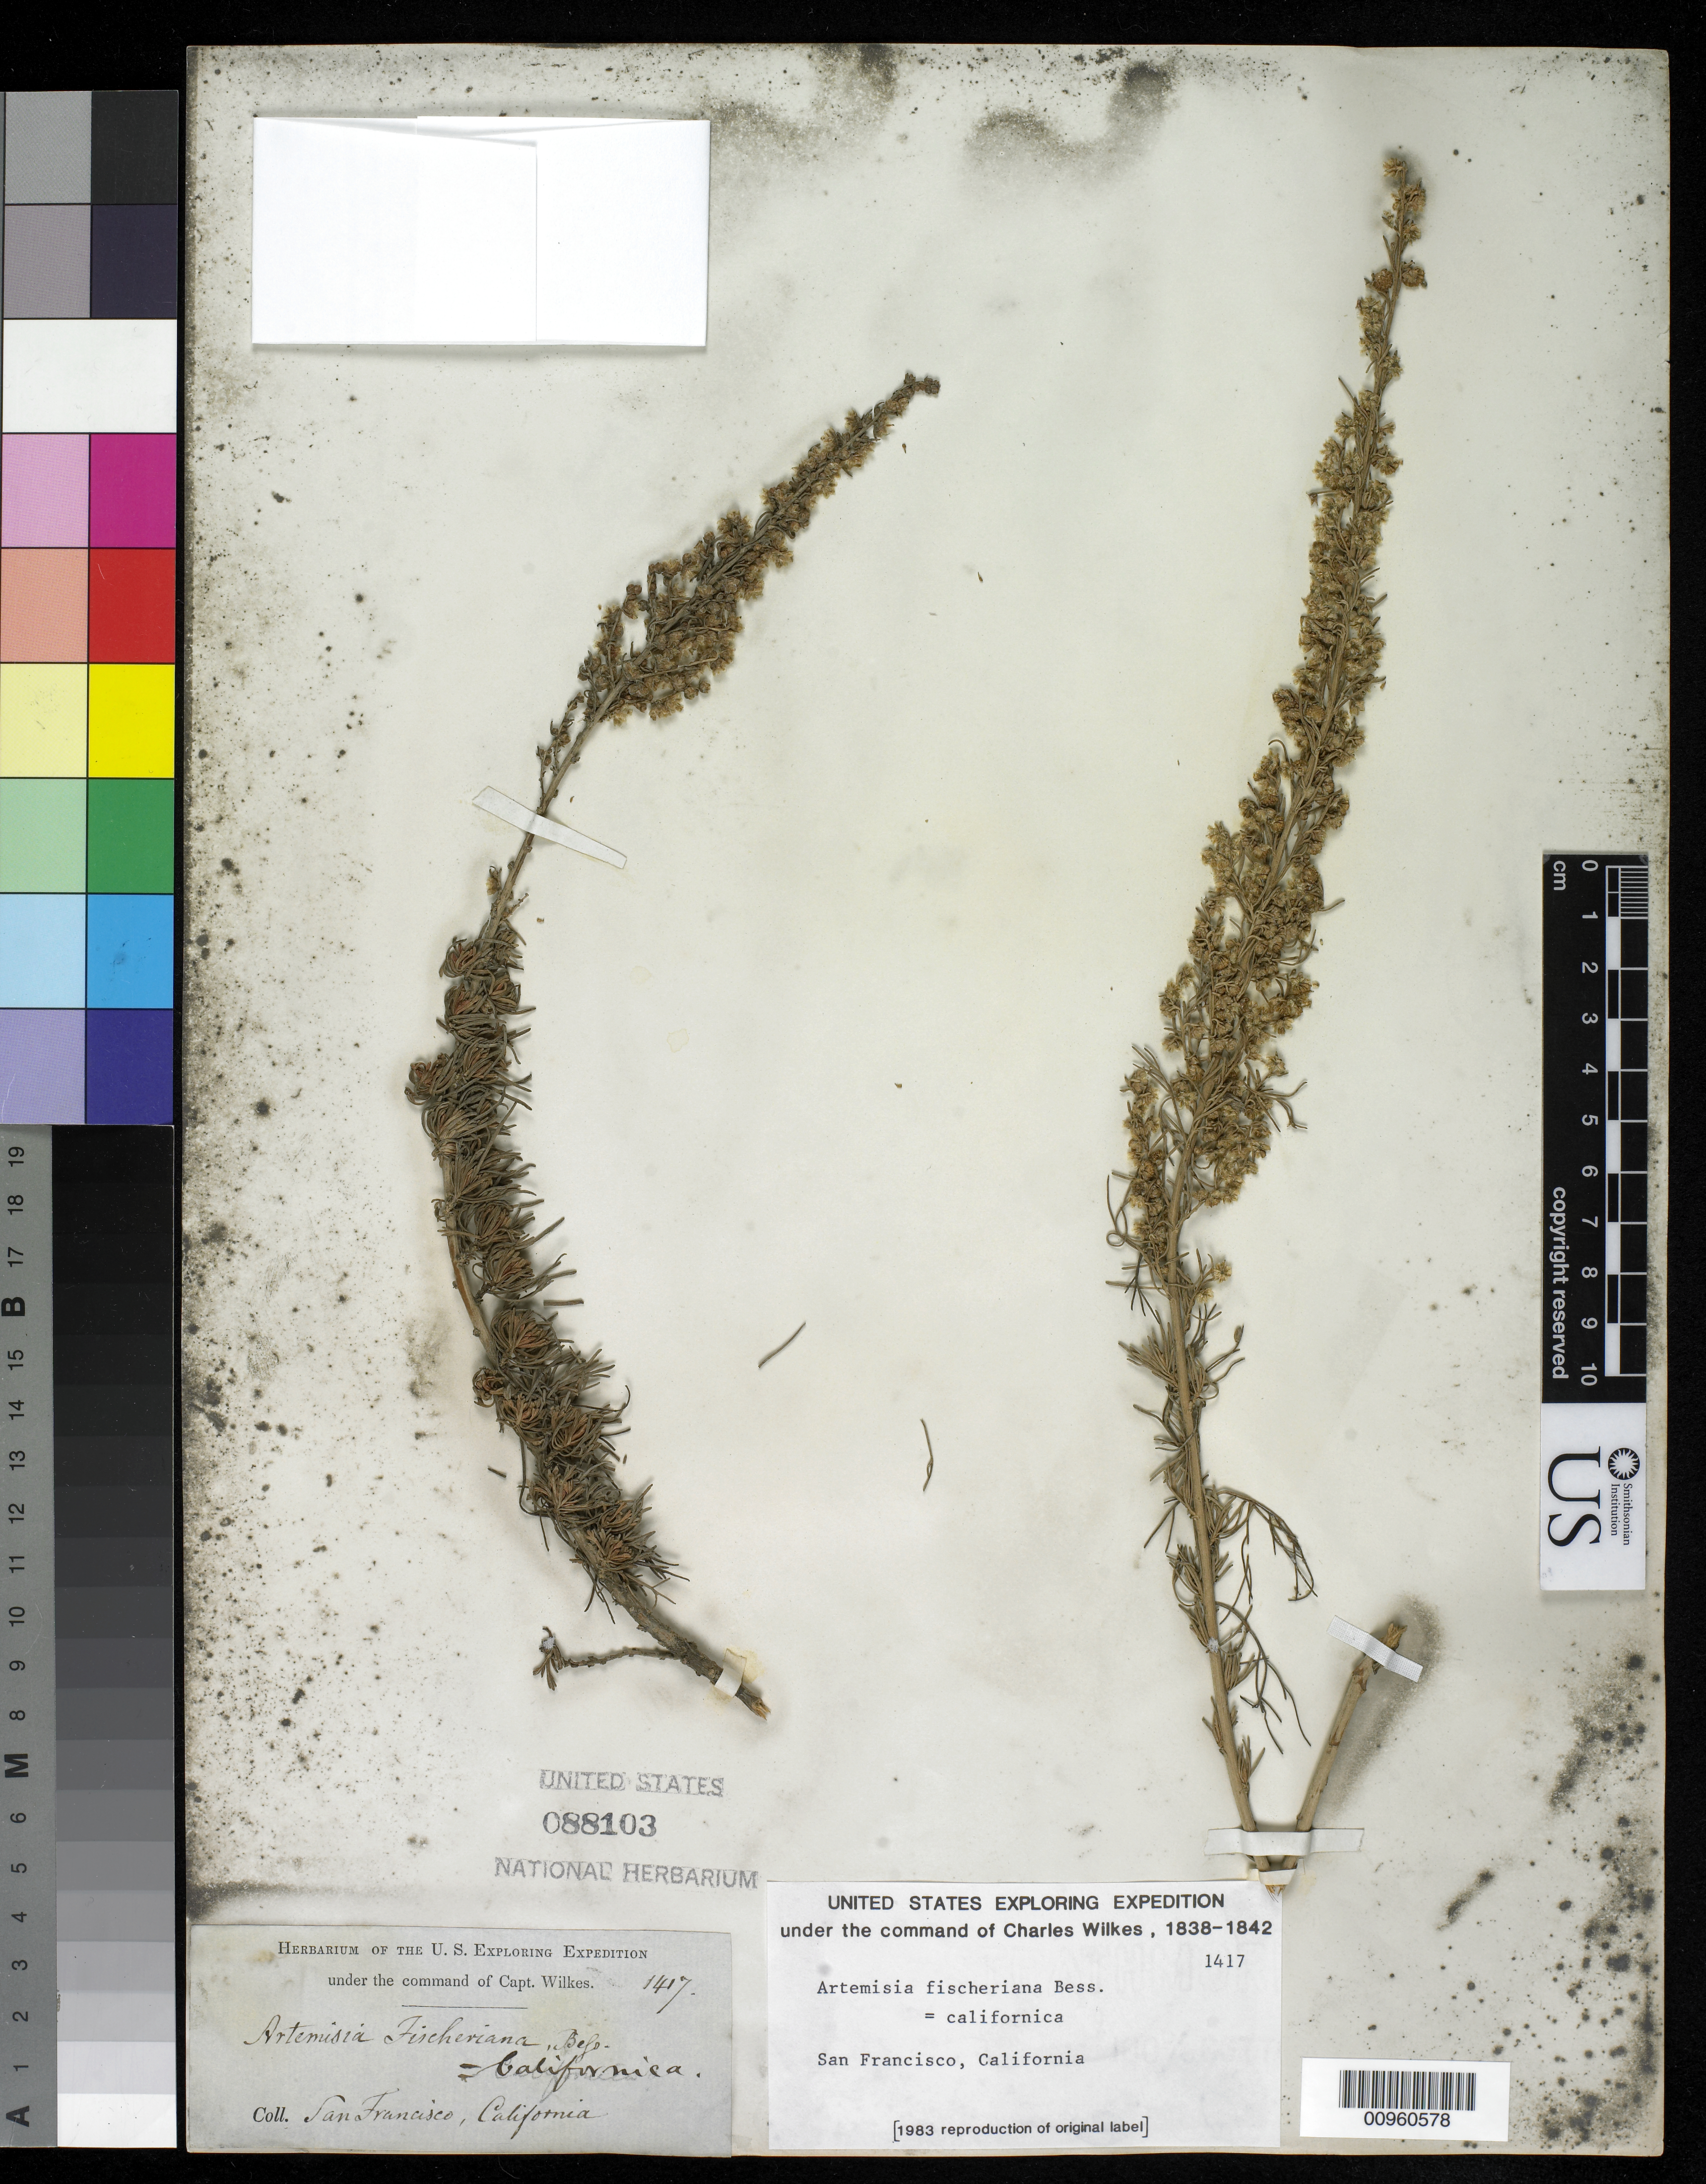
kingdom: Plantae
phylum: Tracheophyta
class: Magnoliopsida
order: Asterales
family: Asteraceae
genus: Artemisia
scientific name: Artemisia fischeriana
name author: Besser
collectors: Wilkes Explor. Exped.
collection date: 1838/1842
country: United States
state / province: California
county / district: San Francisco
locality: San Francisco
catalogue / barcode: US 88103